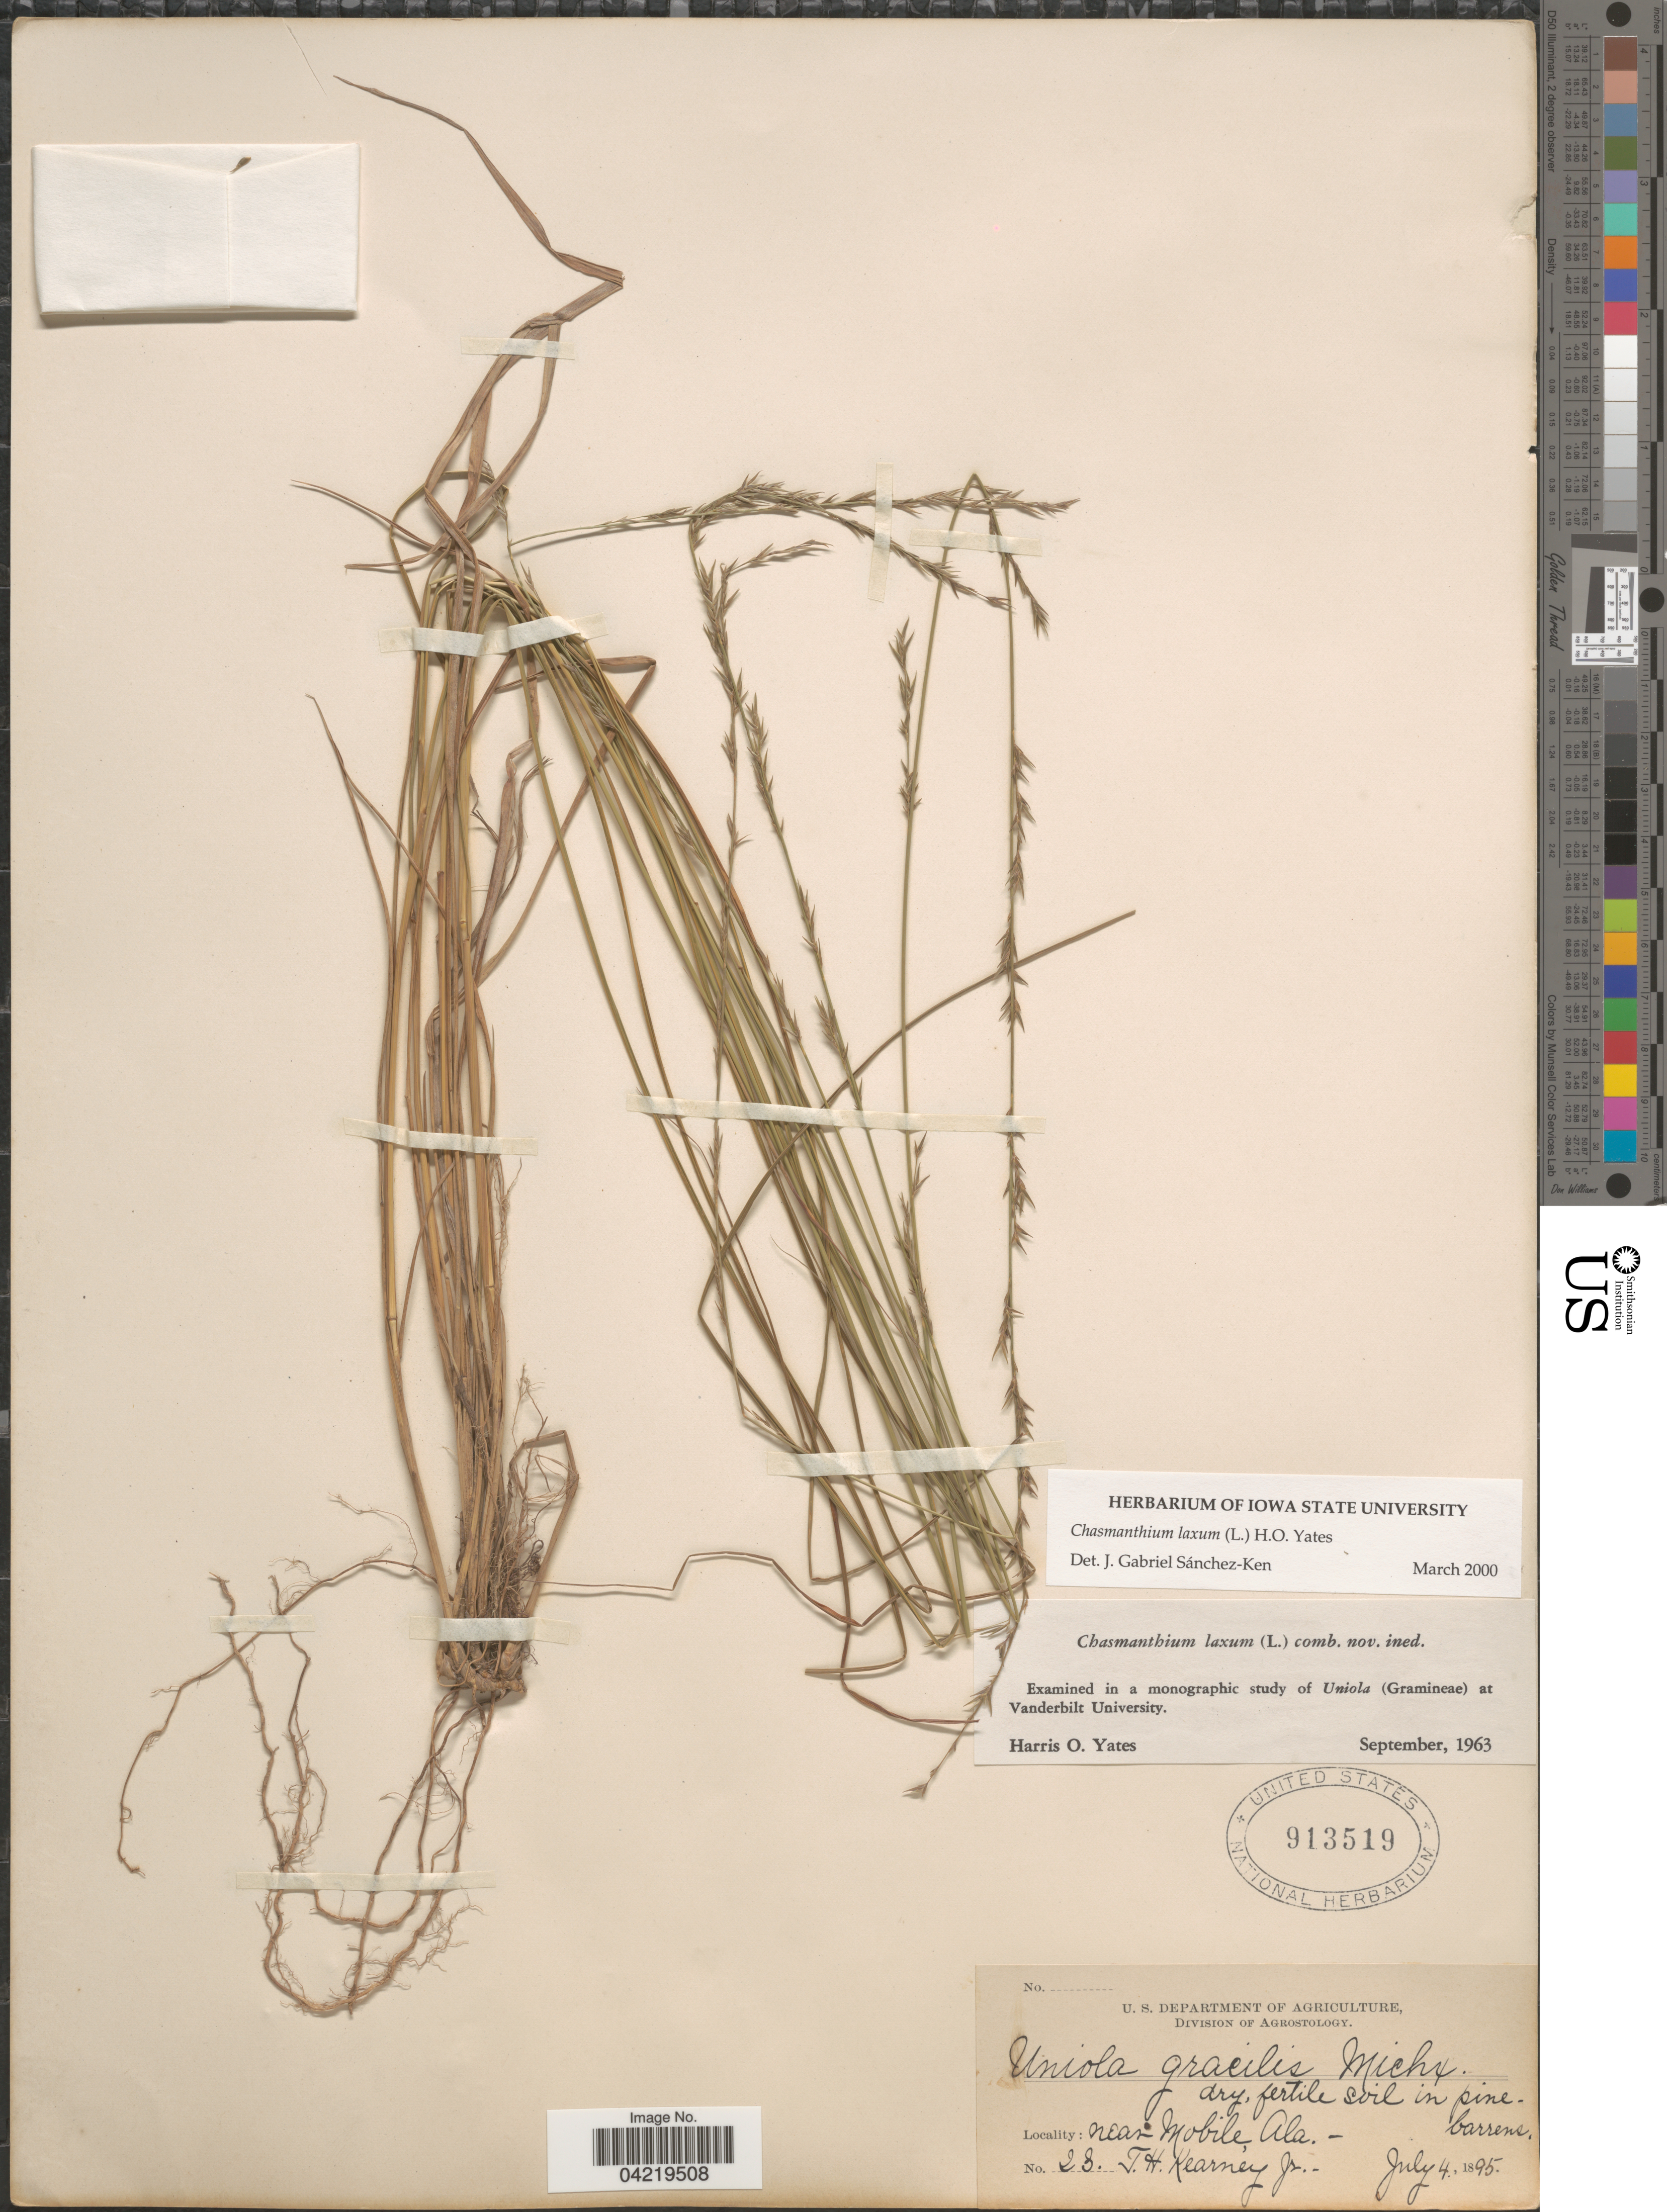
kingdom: Plantae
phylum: Tracheophyta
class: Liliopsida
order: Poales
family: Poaceae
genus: Chasmanthium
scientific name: Chasmanthium laxum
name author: (L.) H.O. Yates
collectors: T. H. Kearney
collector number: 23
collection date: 1895-07-04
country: United States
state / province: Alabama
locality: Near Mobile.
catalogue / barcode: US 913519